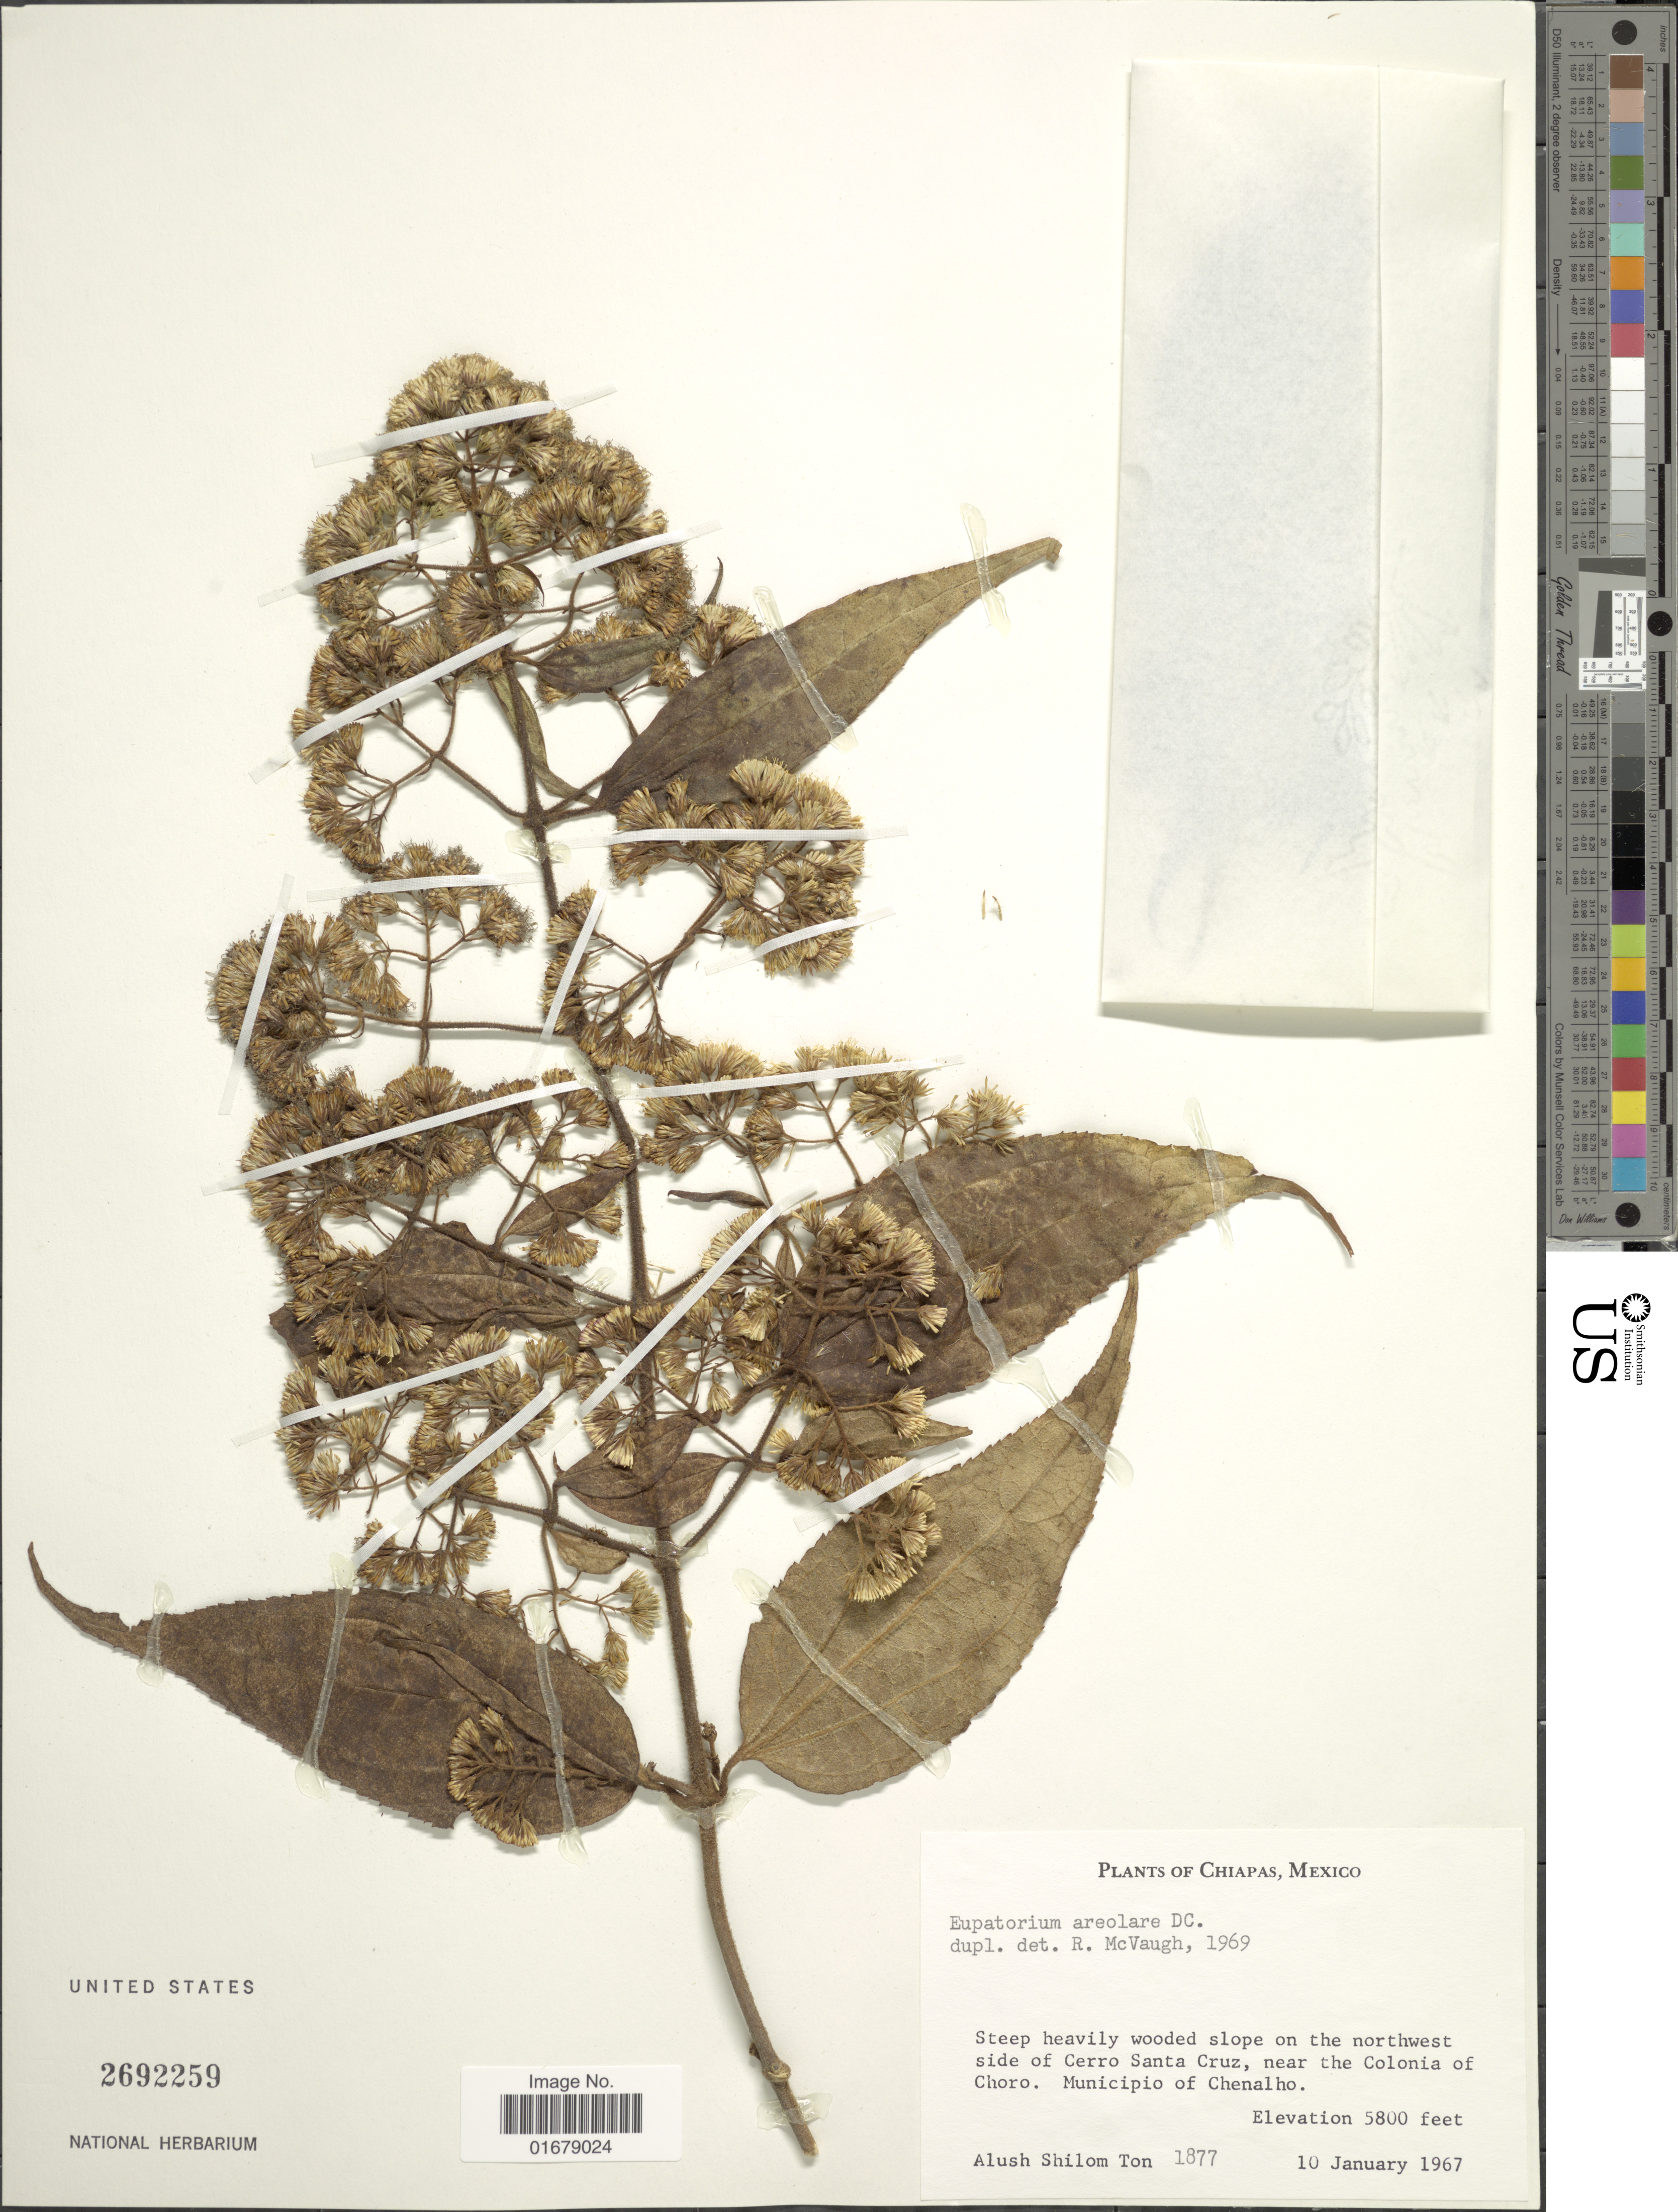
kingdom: Plantae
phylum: Tracheophyta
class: Magnoliopsida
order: Asterales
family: Asteraceae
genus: Piptothrix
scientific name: Piptothrix areolaris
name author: (DC.) R.M. King & H. Rob.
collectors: A. S. Ton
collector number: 1877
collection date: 1967-01-10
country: Mexico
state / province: Chiapas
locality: Chiapas, Mexico. Steep heavily wooded slope on the northwest side of Cerro Santa Cruz, near the Colonia of Choro. Municipio of Chenaltho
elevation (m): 1768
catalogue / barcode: US 2692259